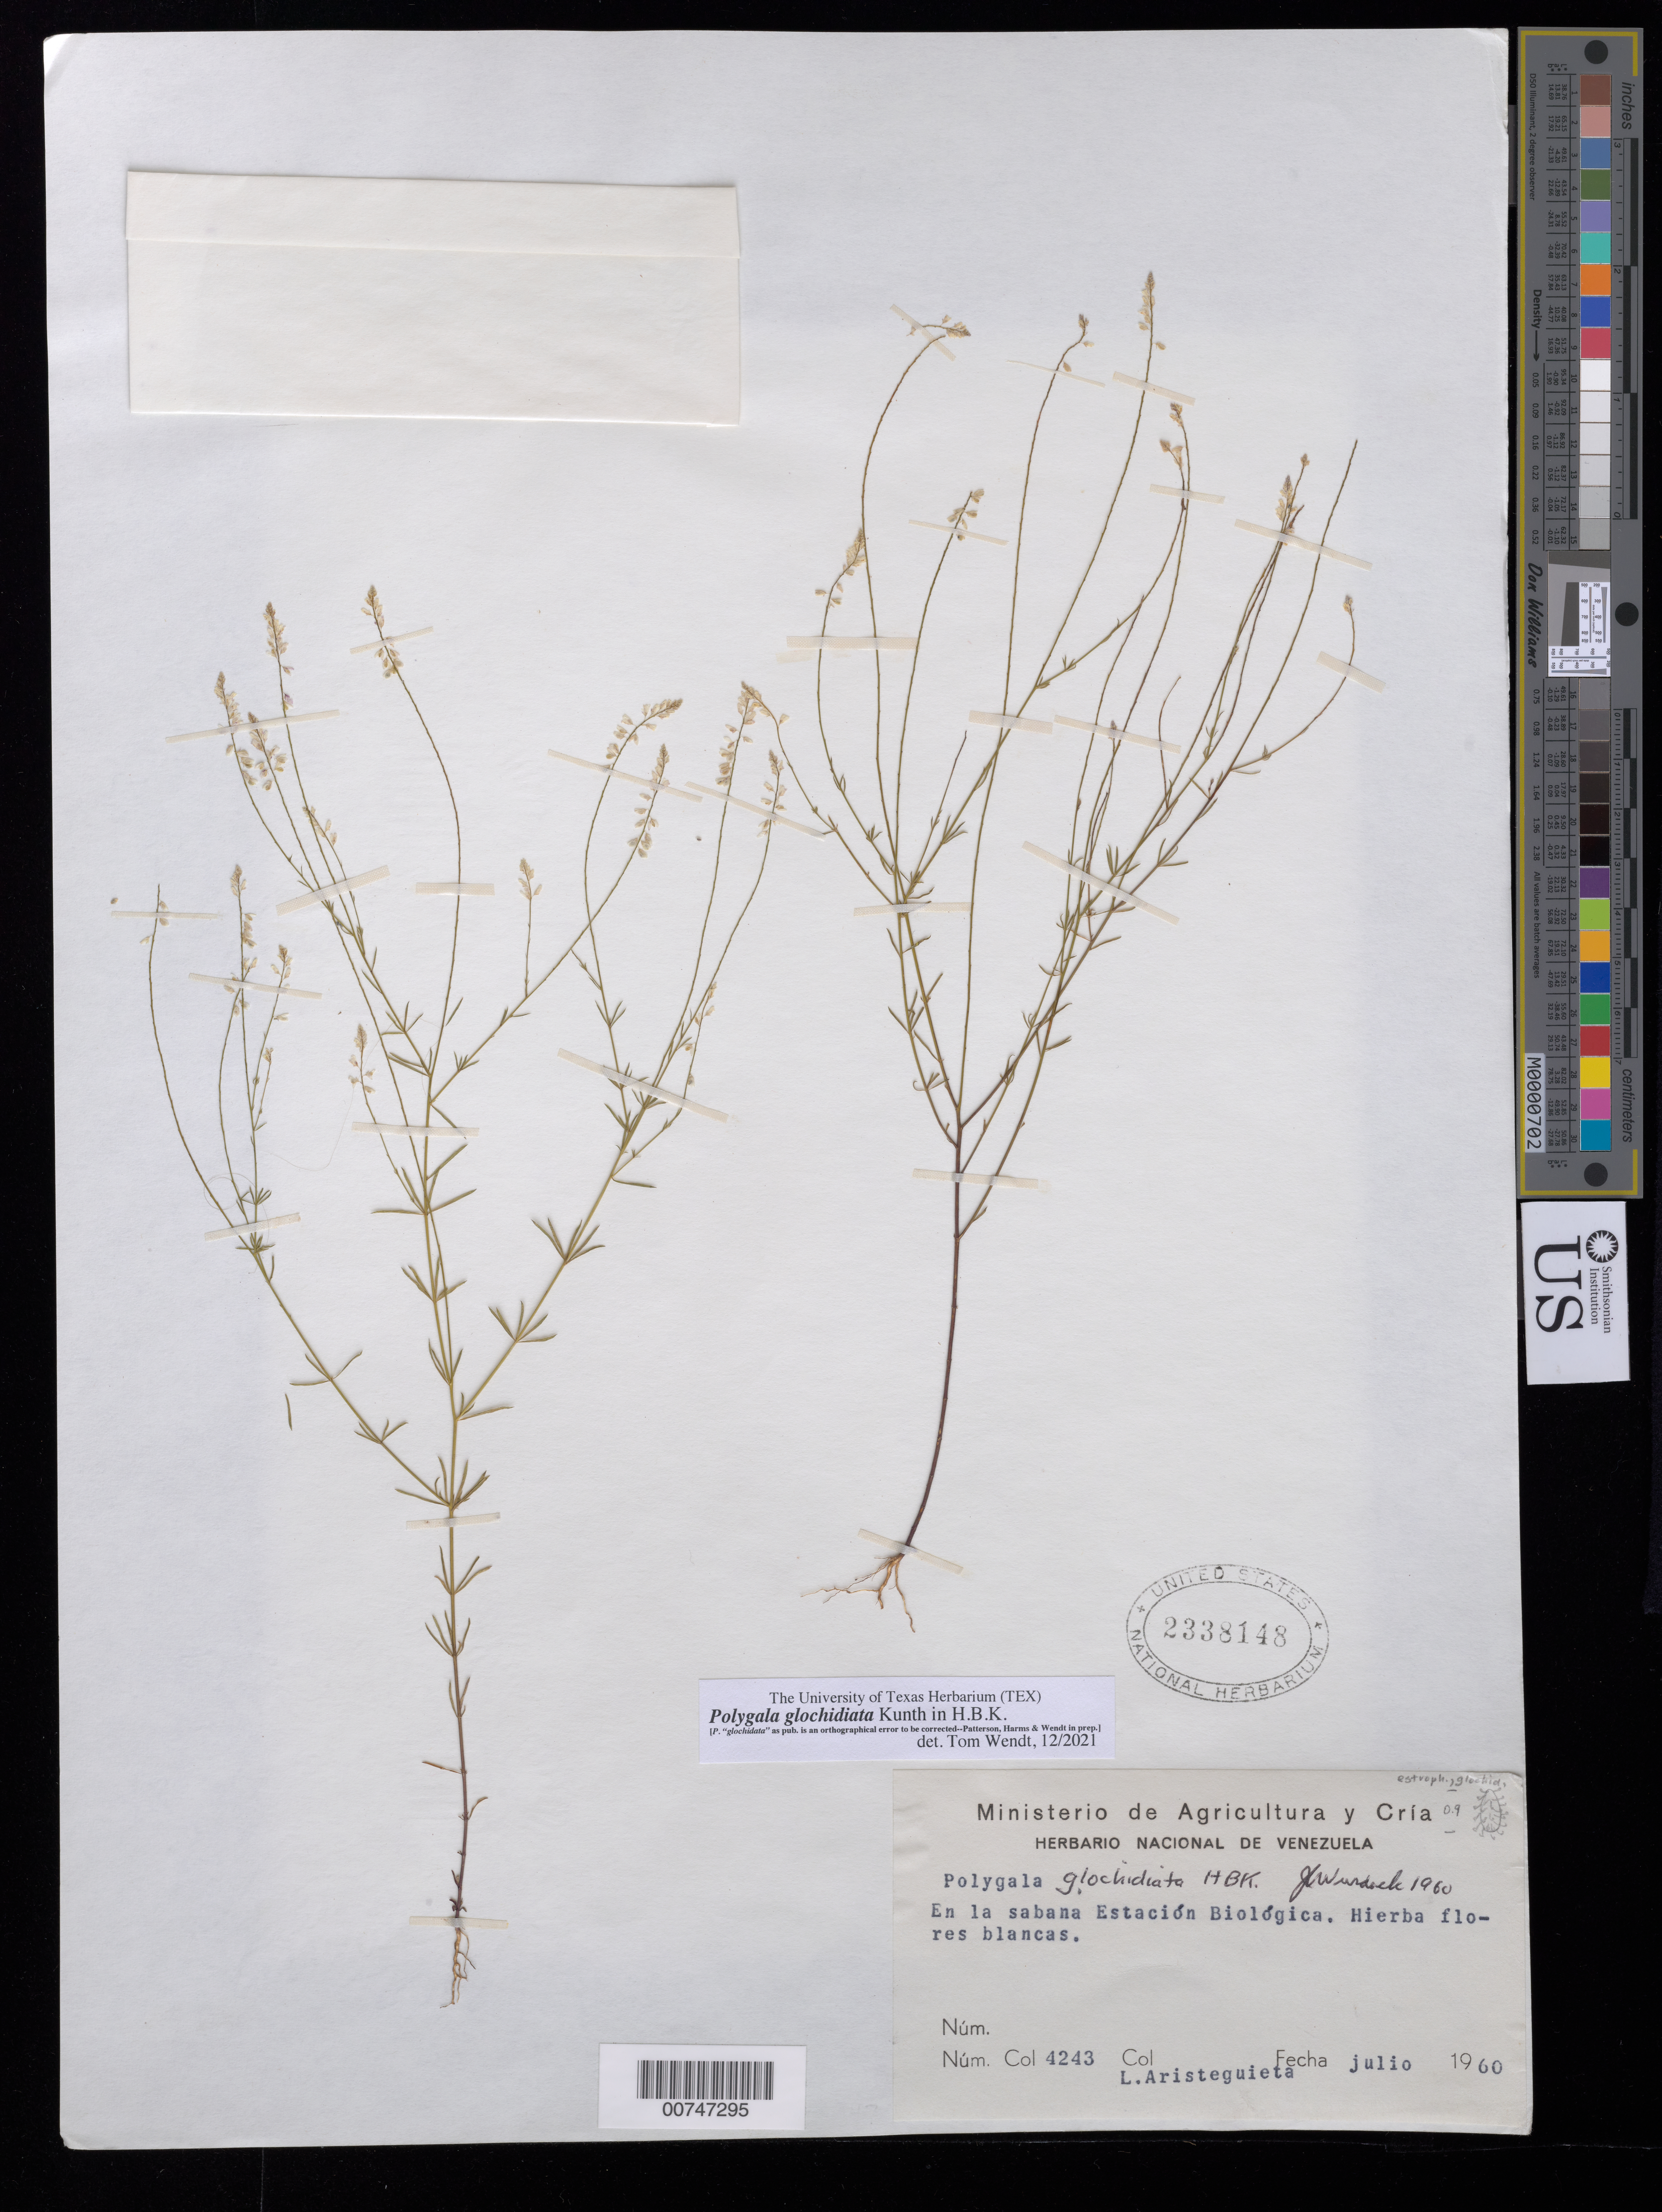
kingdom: Plantae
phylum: Tracheophyta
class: Magnoliopsida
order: Fabales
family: Polygalaceae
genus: Polygala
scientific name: Polygala glochidiata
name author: Kunth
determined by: Wendt, Thomas L.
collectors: L. Aristeguieta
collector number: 4243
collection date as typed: Jul-60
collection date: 1960-07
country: Venezuela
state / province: Amazonas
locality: Estacion Biologica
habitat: Savana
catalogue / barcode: US 2338148